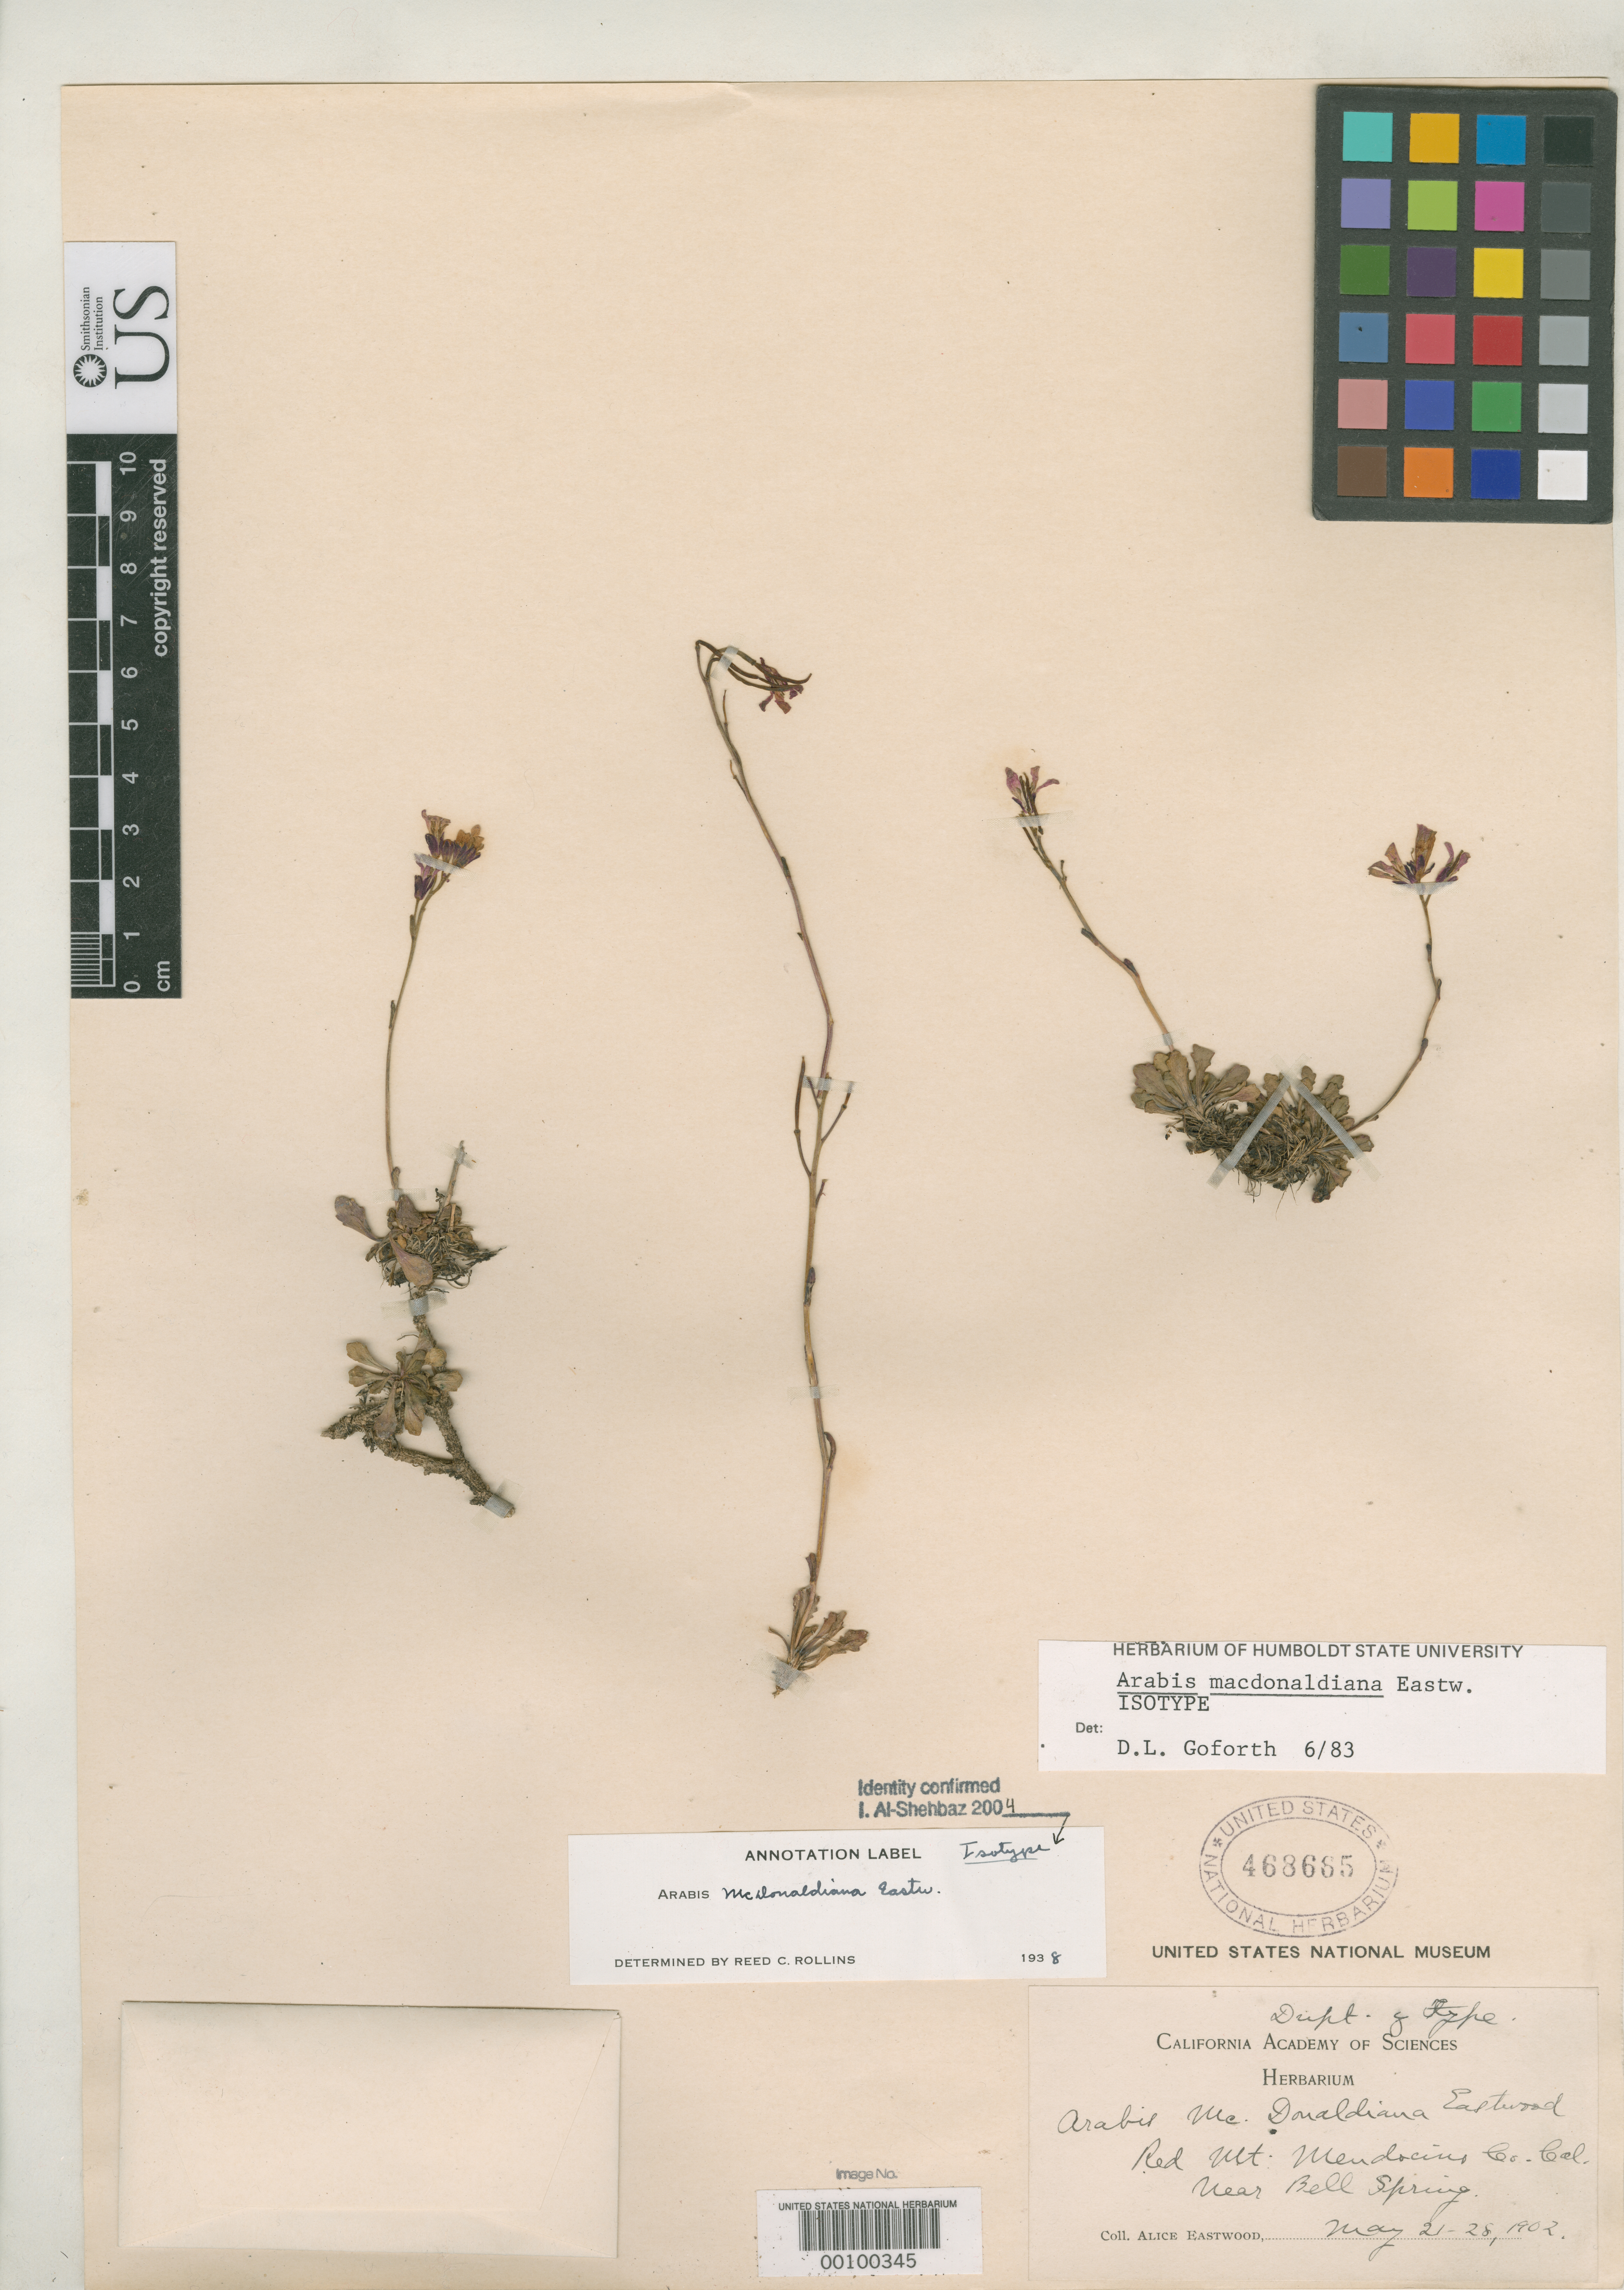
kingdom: Plantae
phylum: Tracheophyta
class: Magnoliopsida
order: Brassicales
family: Brassicaceae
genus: Arabis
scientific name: Arabis mcdonaldiana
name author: Eastw.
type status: Isotype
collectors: A. Eastwood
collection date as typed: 26 May 1902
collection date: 1902-05-26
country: United States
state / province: California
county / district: Mendocino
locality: Red Mt.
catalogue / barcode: US 468665